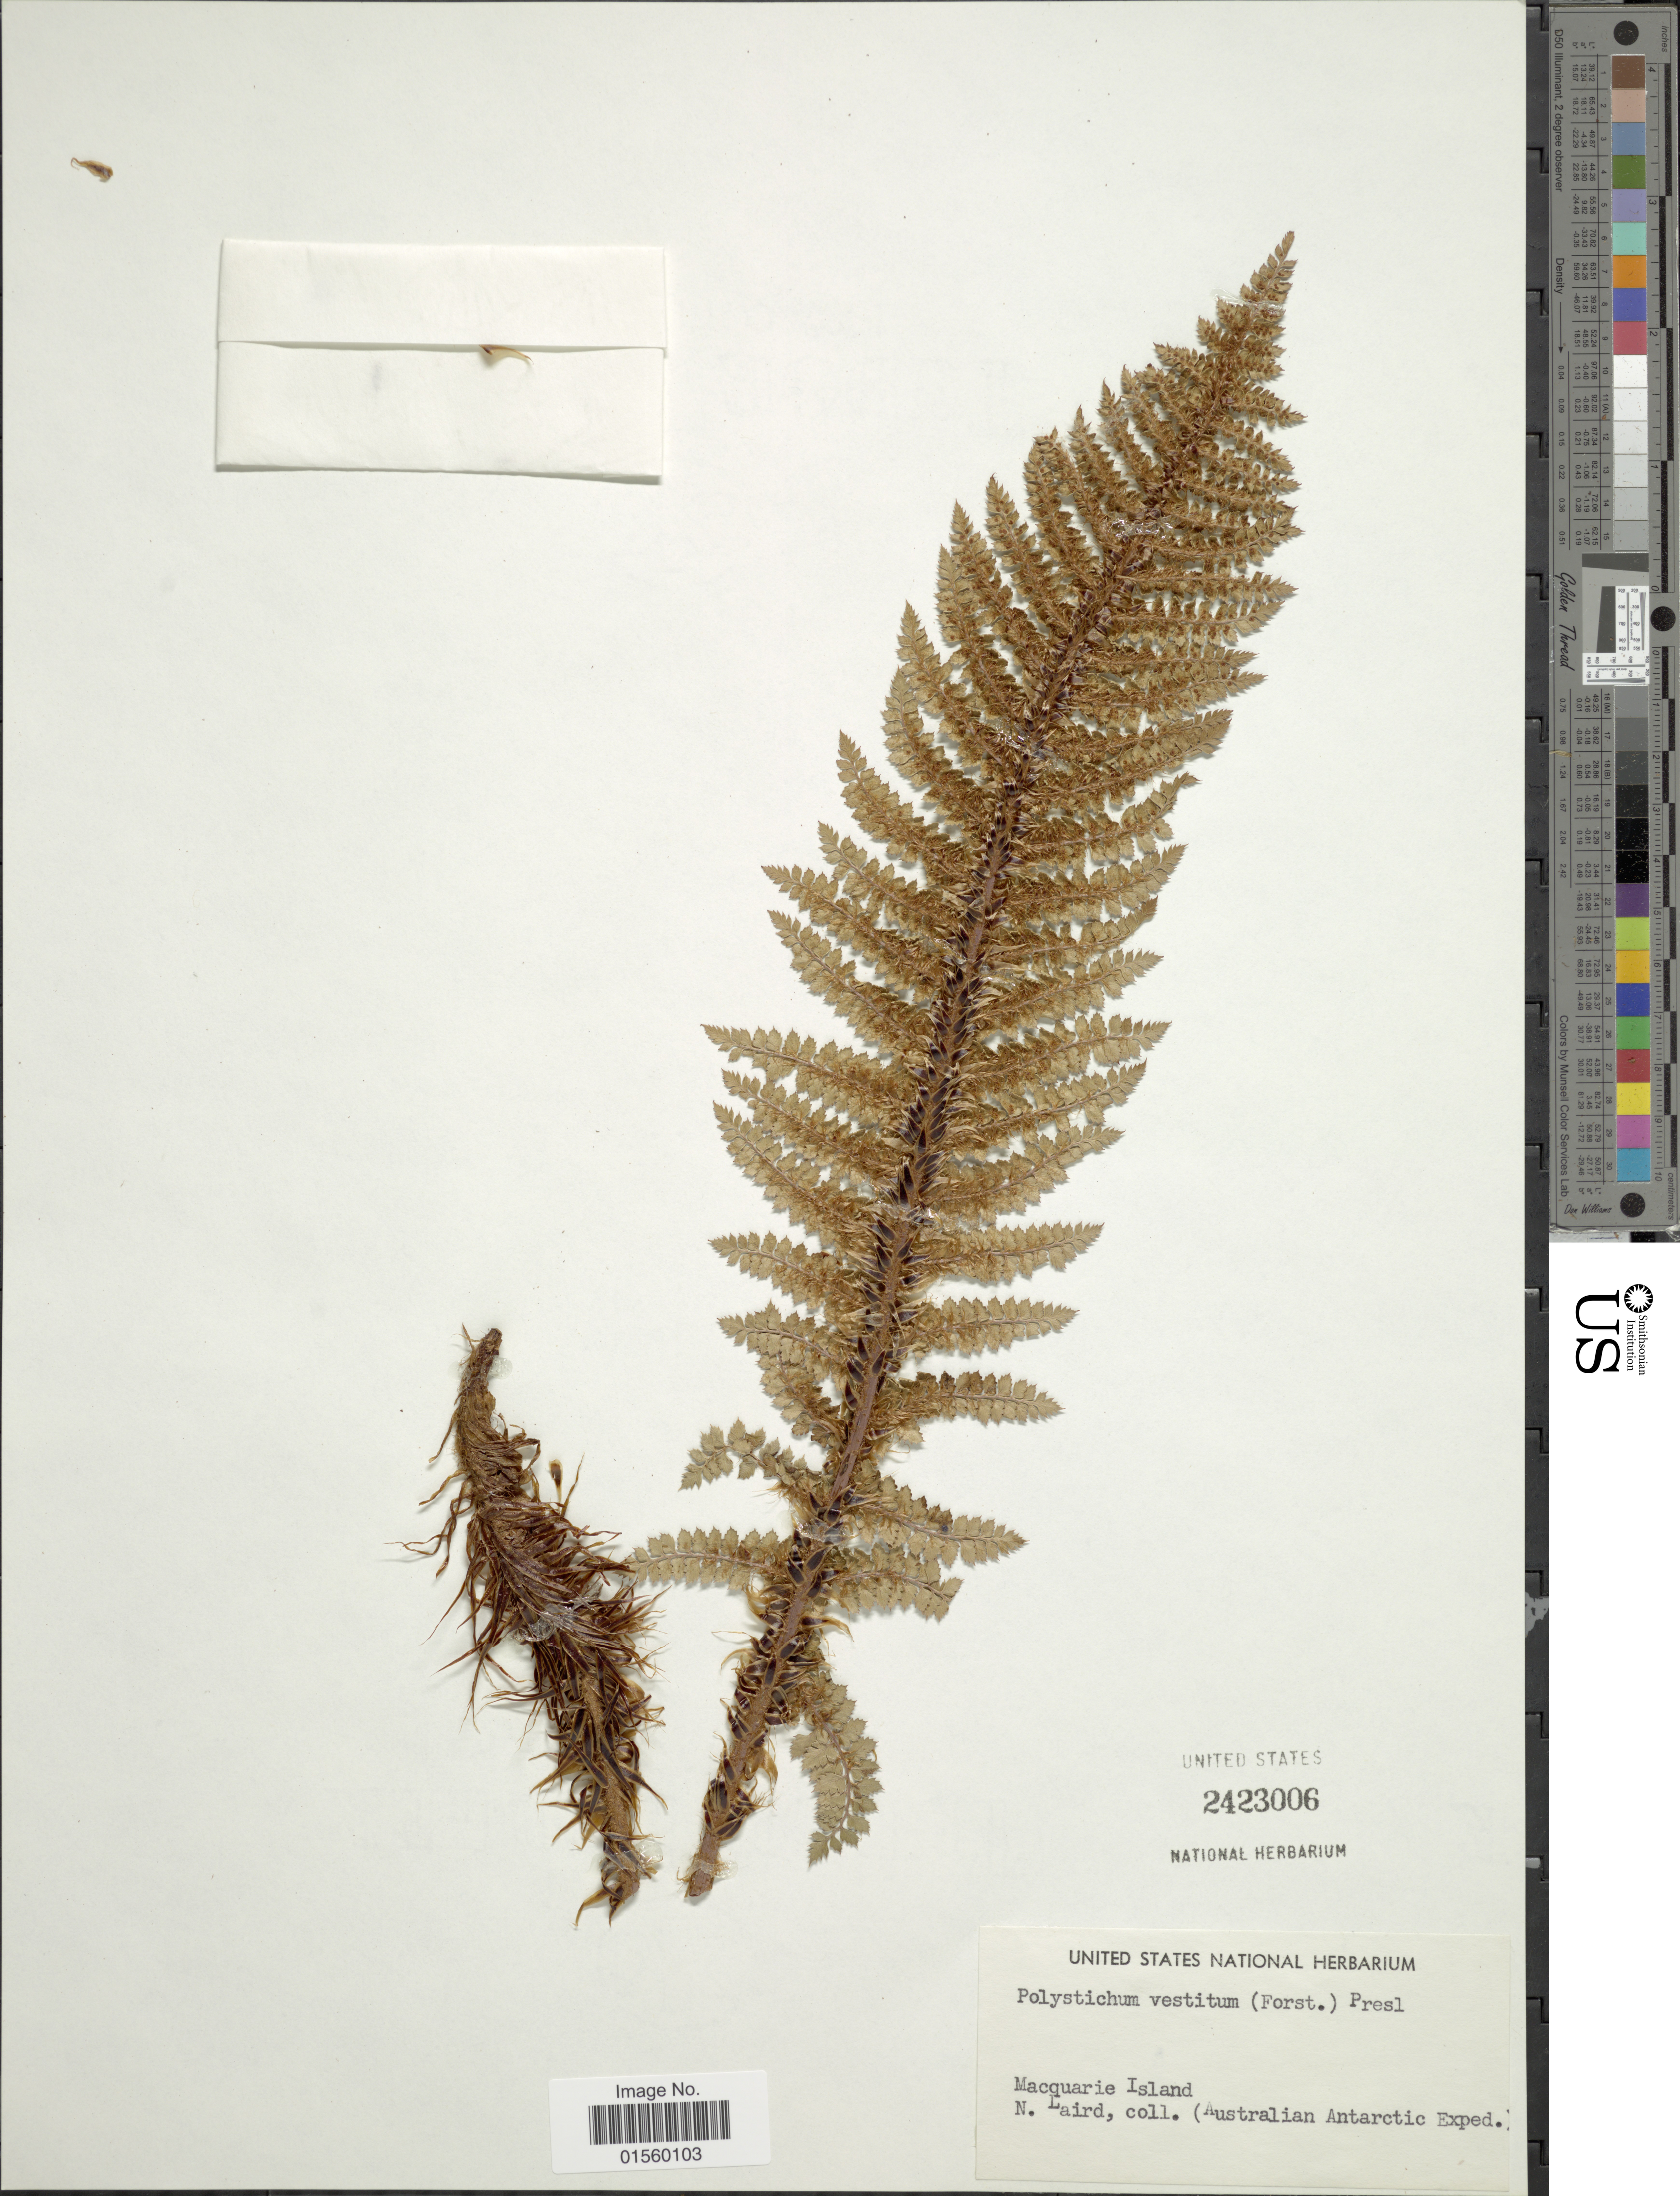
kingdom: Plantae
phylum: Tracheophyta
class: Polypodiopsida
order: Polypodiales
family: Dryopteridaceae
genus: Polystichum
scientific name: Polystichum vestitum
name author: (Sw.) C. Presl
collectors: N. Laird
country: Australia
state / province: Tasmania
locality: Macquarie Island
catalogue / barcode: US 2423006